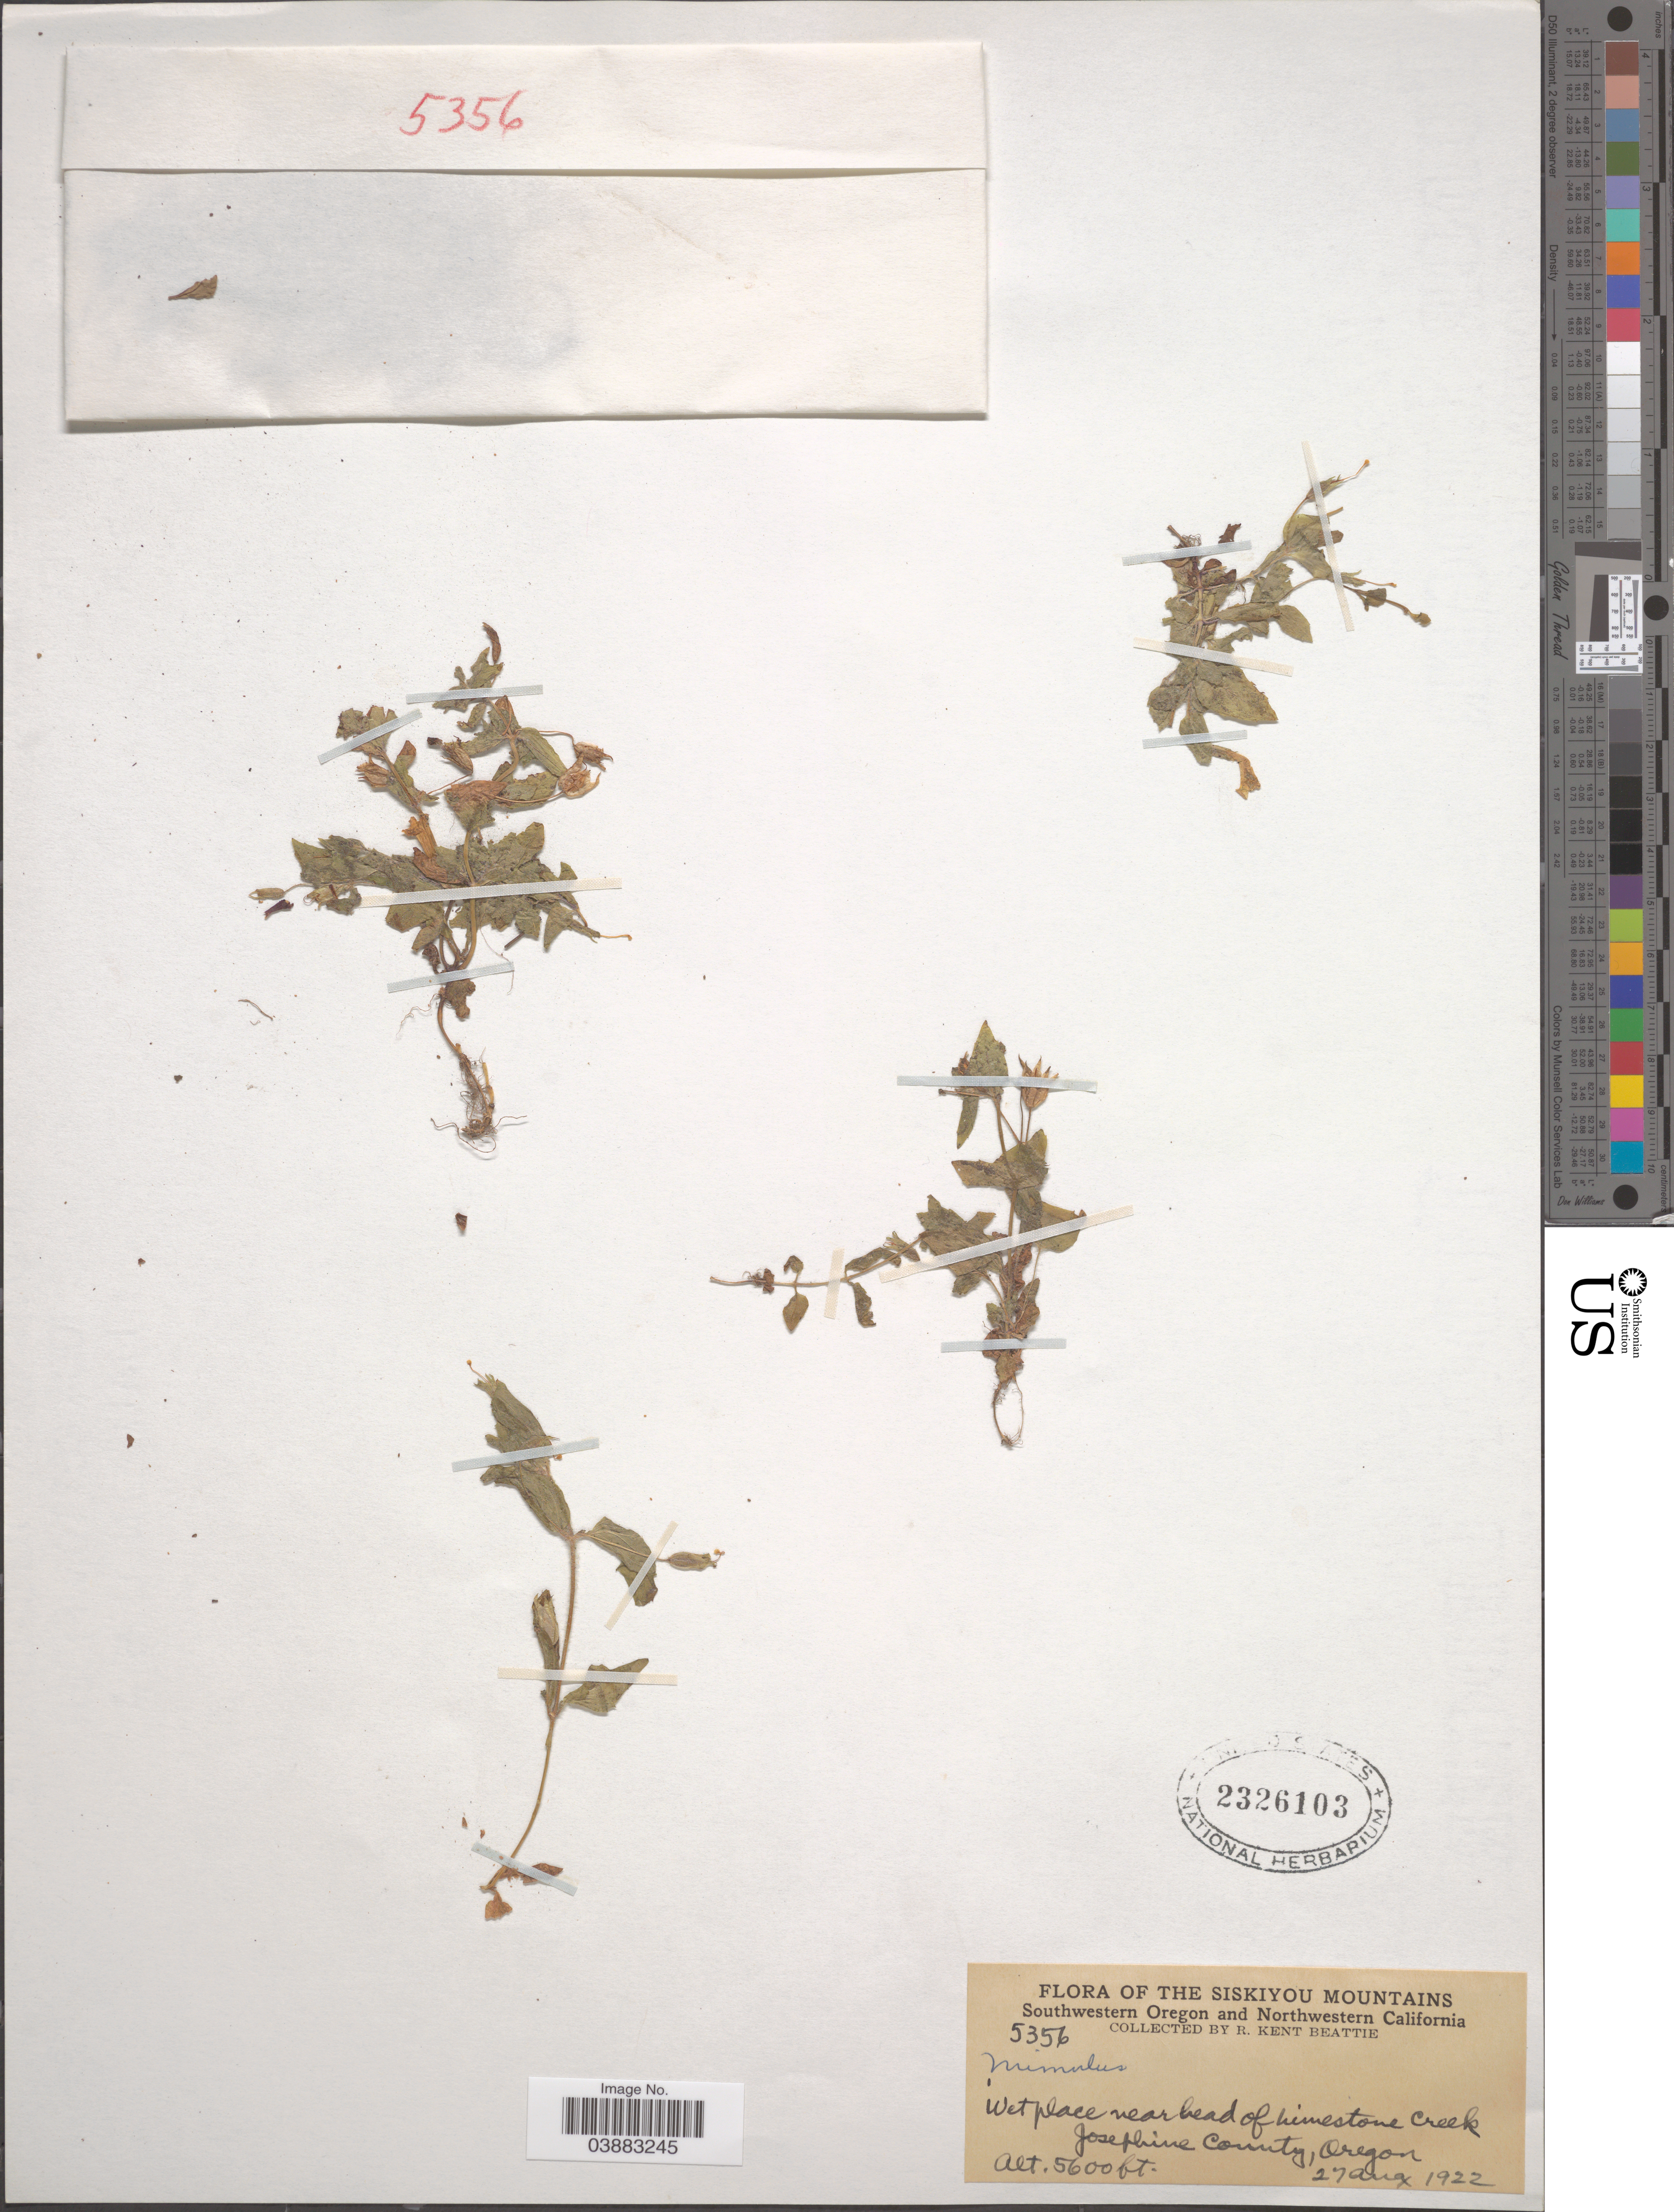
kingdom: Plantae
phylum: Tracheophyta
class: Magnoliopsida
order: Lamiales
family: Phrymaceae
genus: Mimulus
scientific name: Mimulus sp.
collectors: R. K. Beattie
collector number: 5356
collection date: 1922-08-27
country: United States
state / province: Oregon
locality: Siskiyou Mountains. Southwestern Oregon. Near head of Limestone Creek, Josephine County.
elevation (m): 1707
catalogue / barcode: US 2326103